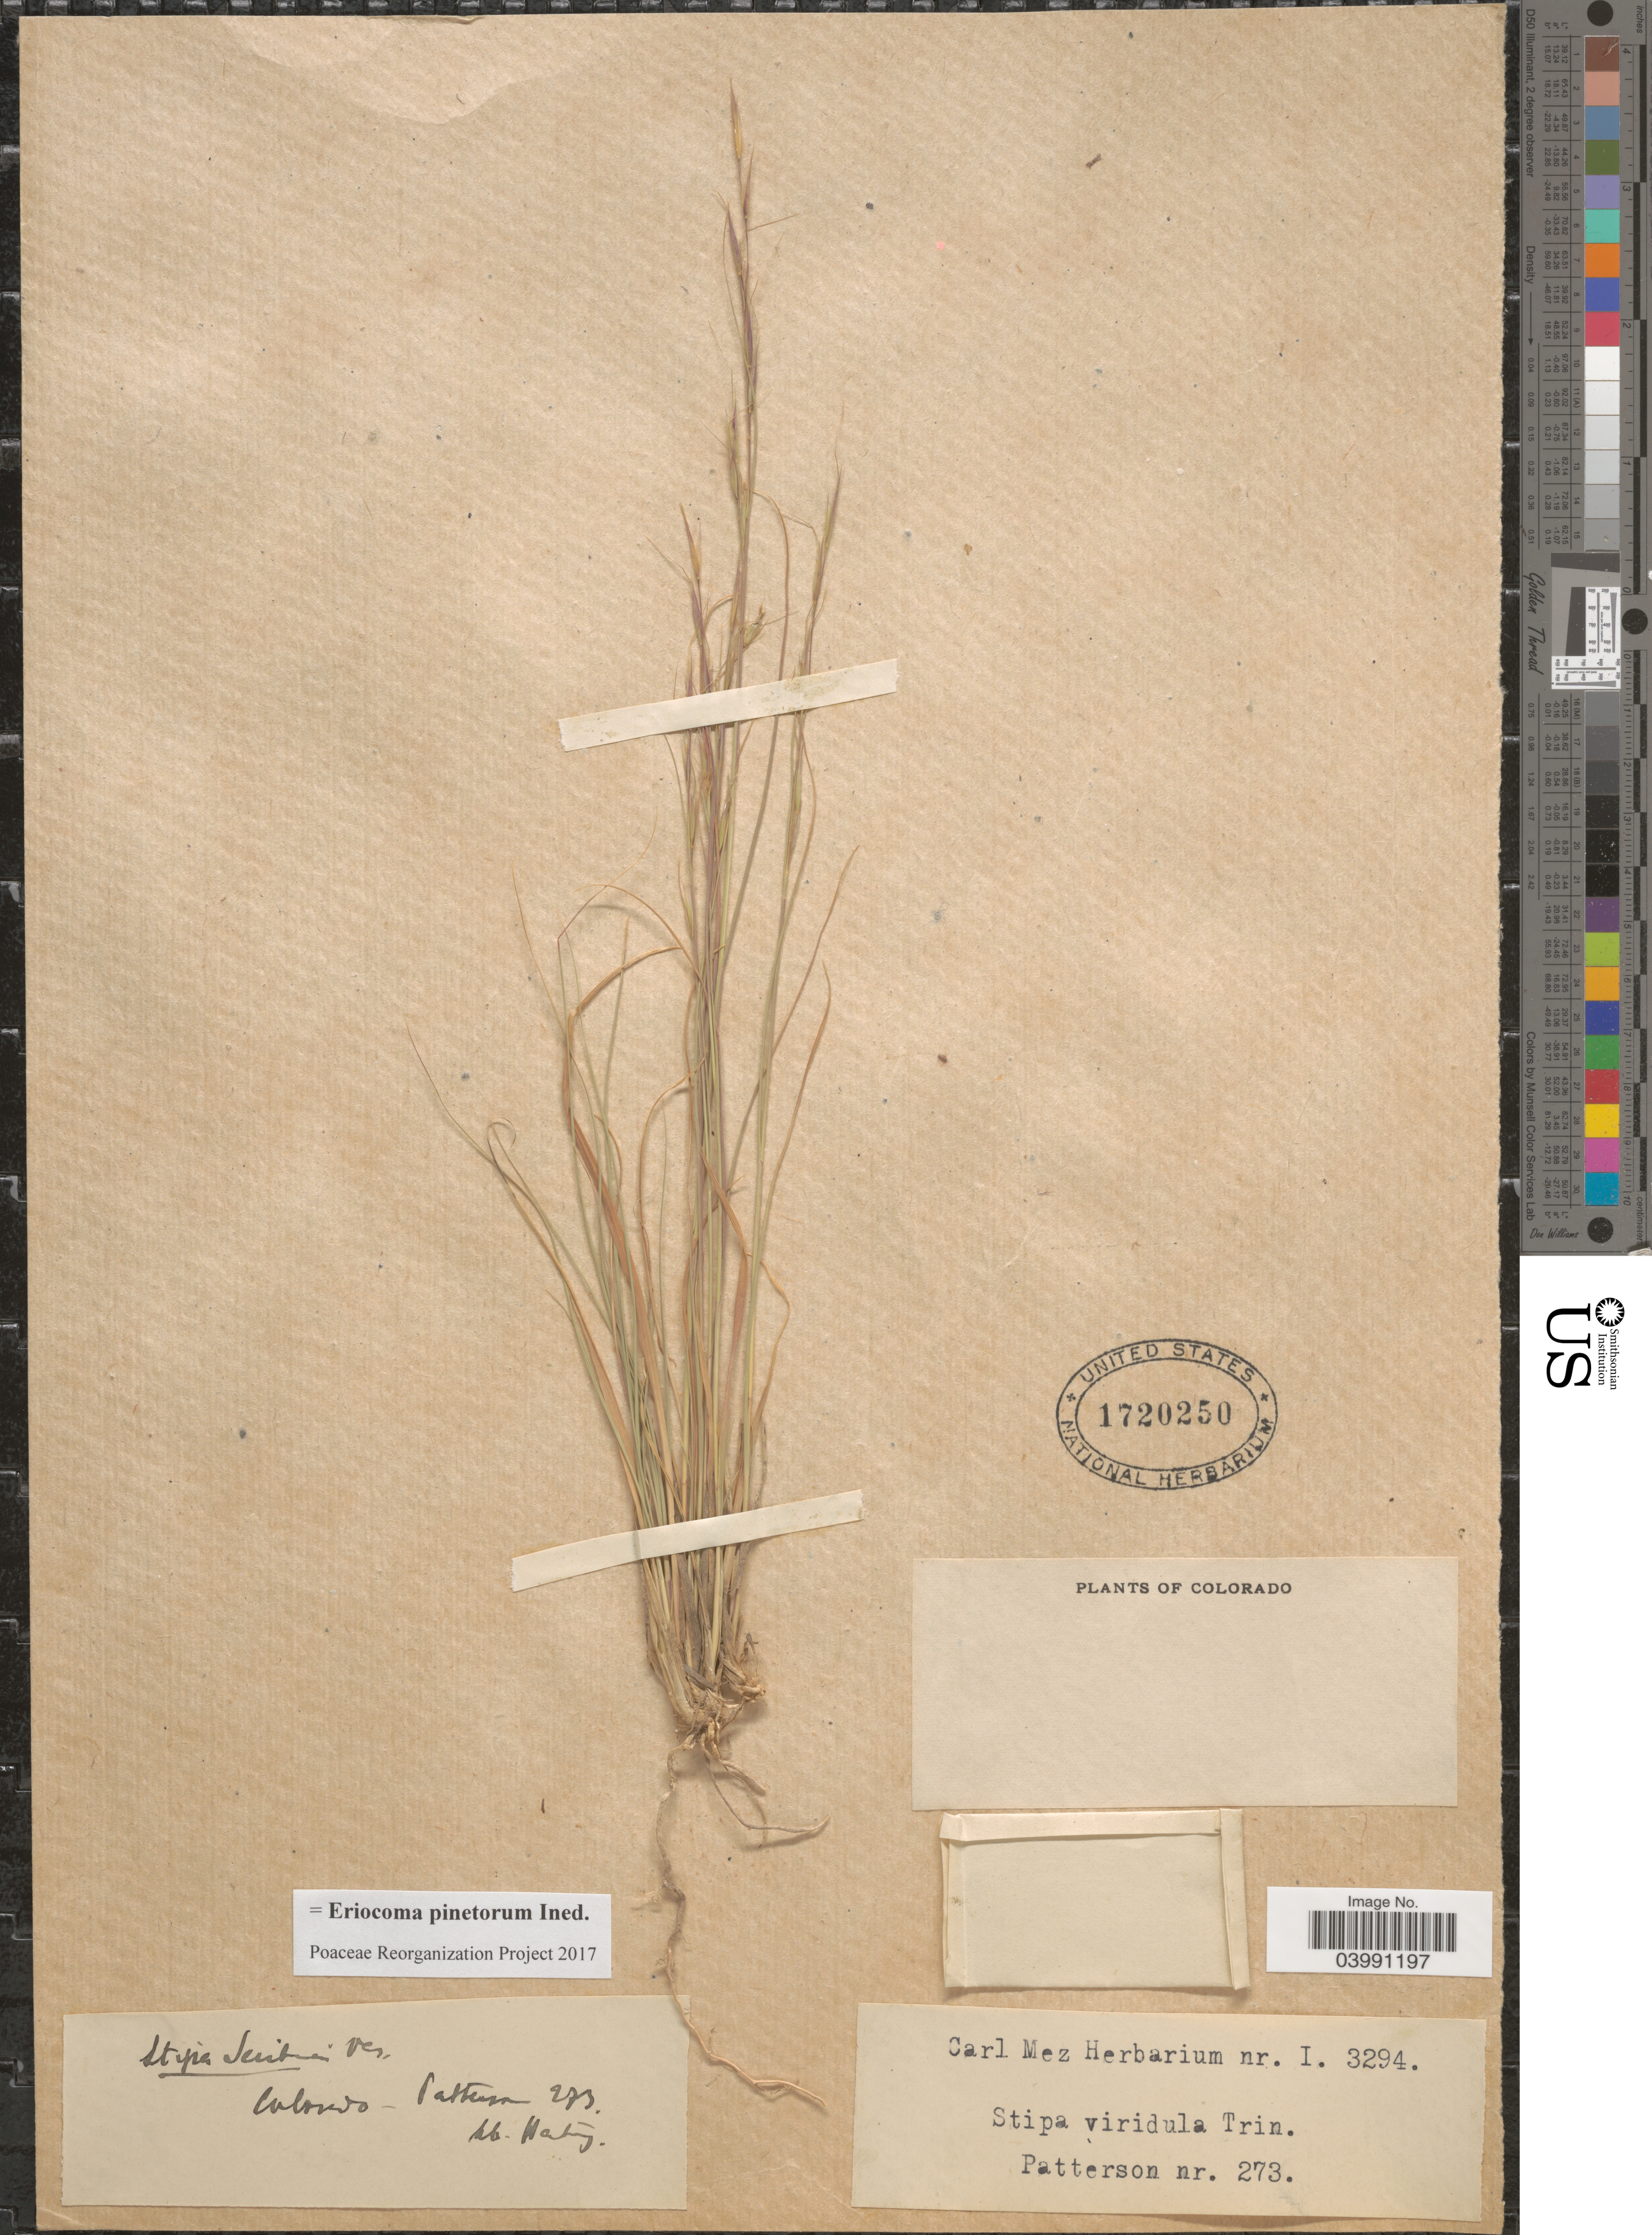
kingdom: Plantae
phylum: Tracheophyta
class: Liliopsida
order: Poales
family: Poaceae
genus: Eriocoma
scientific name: Eriocoma pinetorum ined.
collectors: -. Patterson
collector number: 273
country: United States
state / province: Colorado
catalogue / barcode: US 1720250